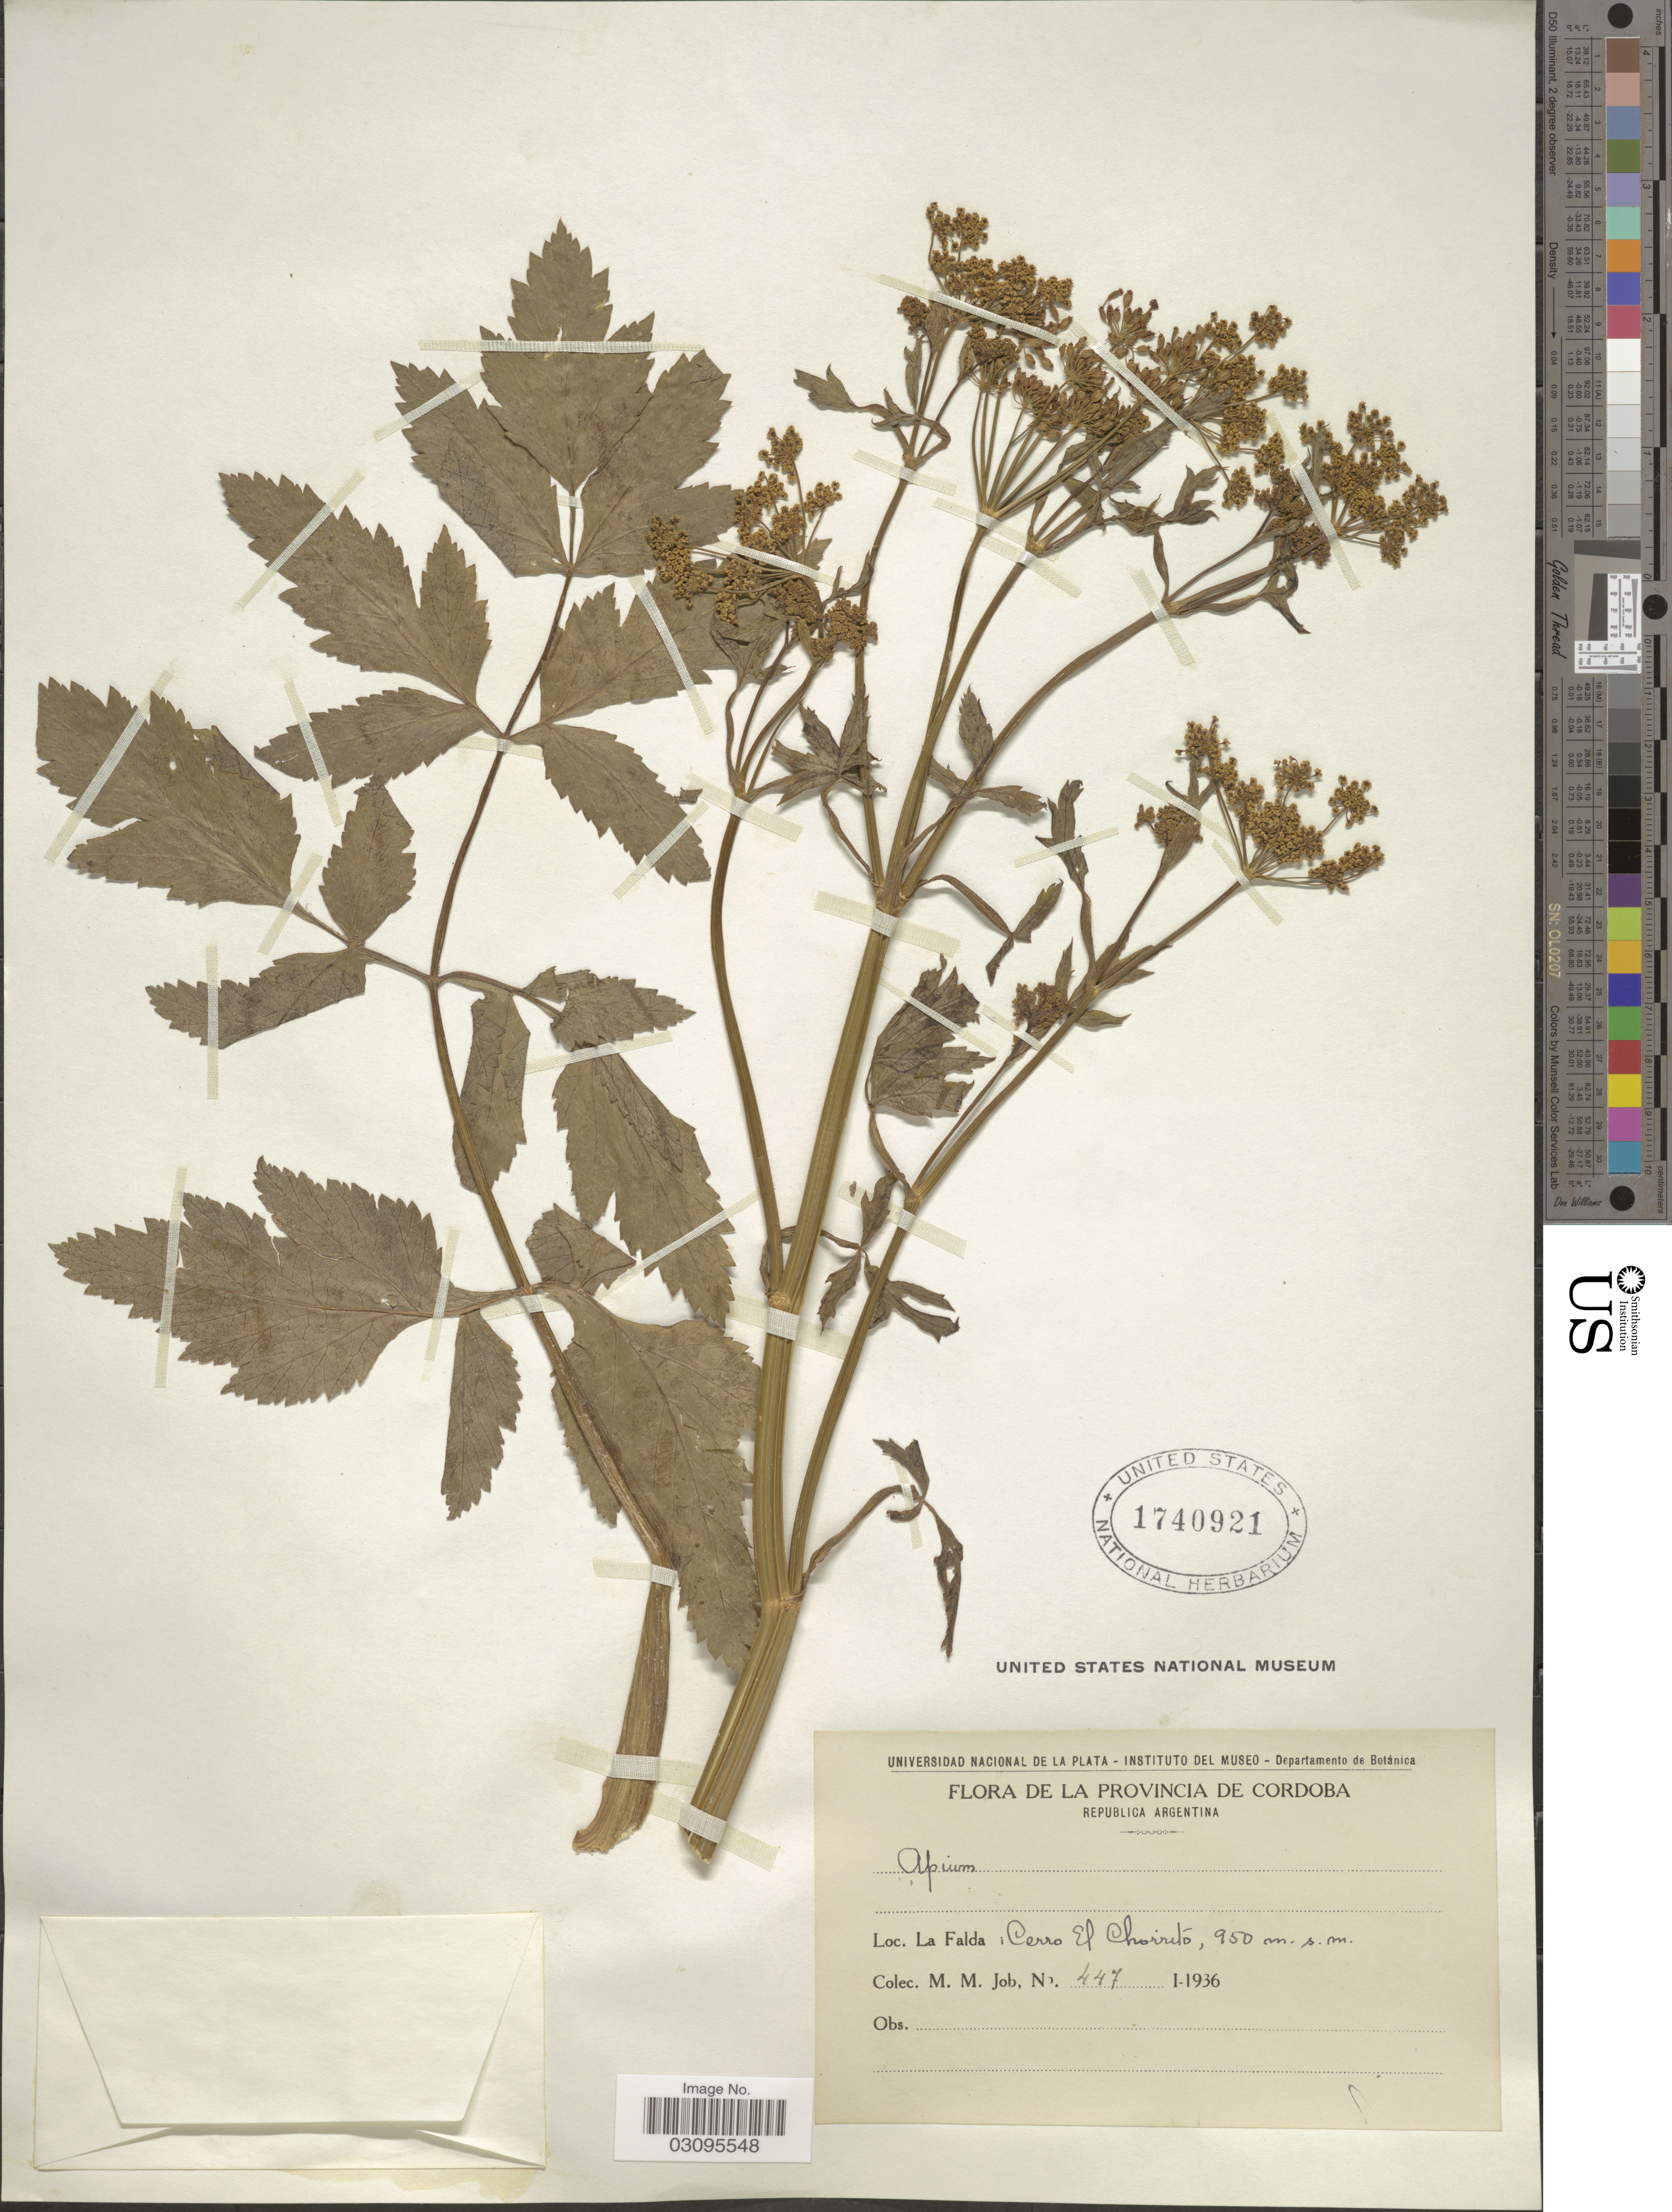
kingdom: Plantae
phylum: Tracheophyta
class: Magnoliopsida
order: Apiales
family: Apiaceae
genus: Pastinaca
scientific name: Pastinaca sativa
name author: L.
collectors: M. Job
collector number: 447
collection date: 1936-01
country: Argentina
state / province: Cordoba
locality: La Falda: Cerro El Chorrito.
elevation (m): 950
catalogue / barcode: US 1740921